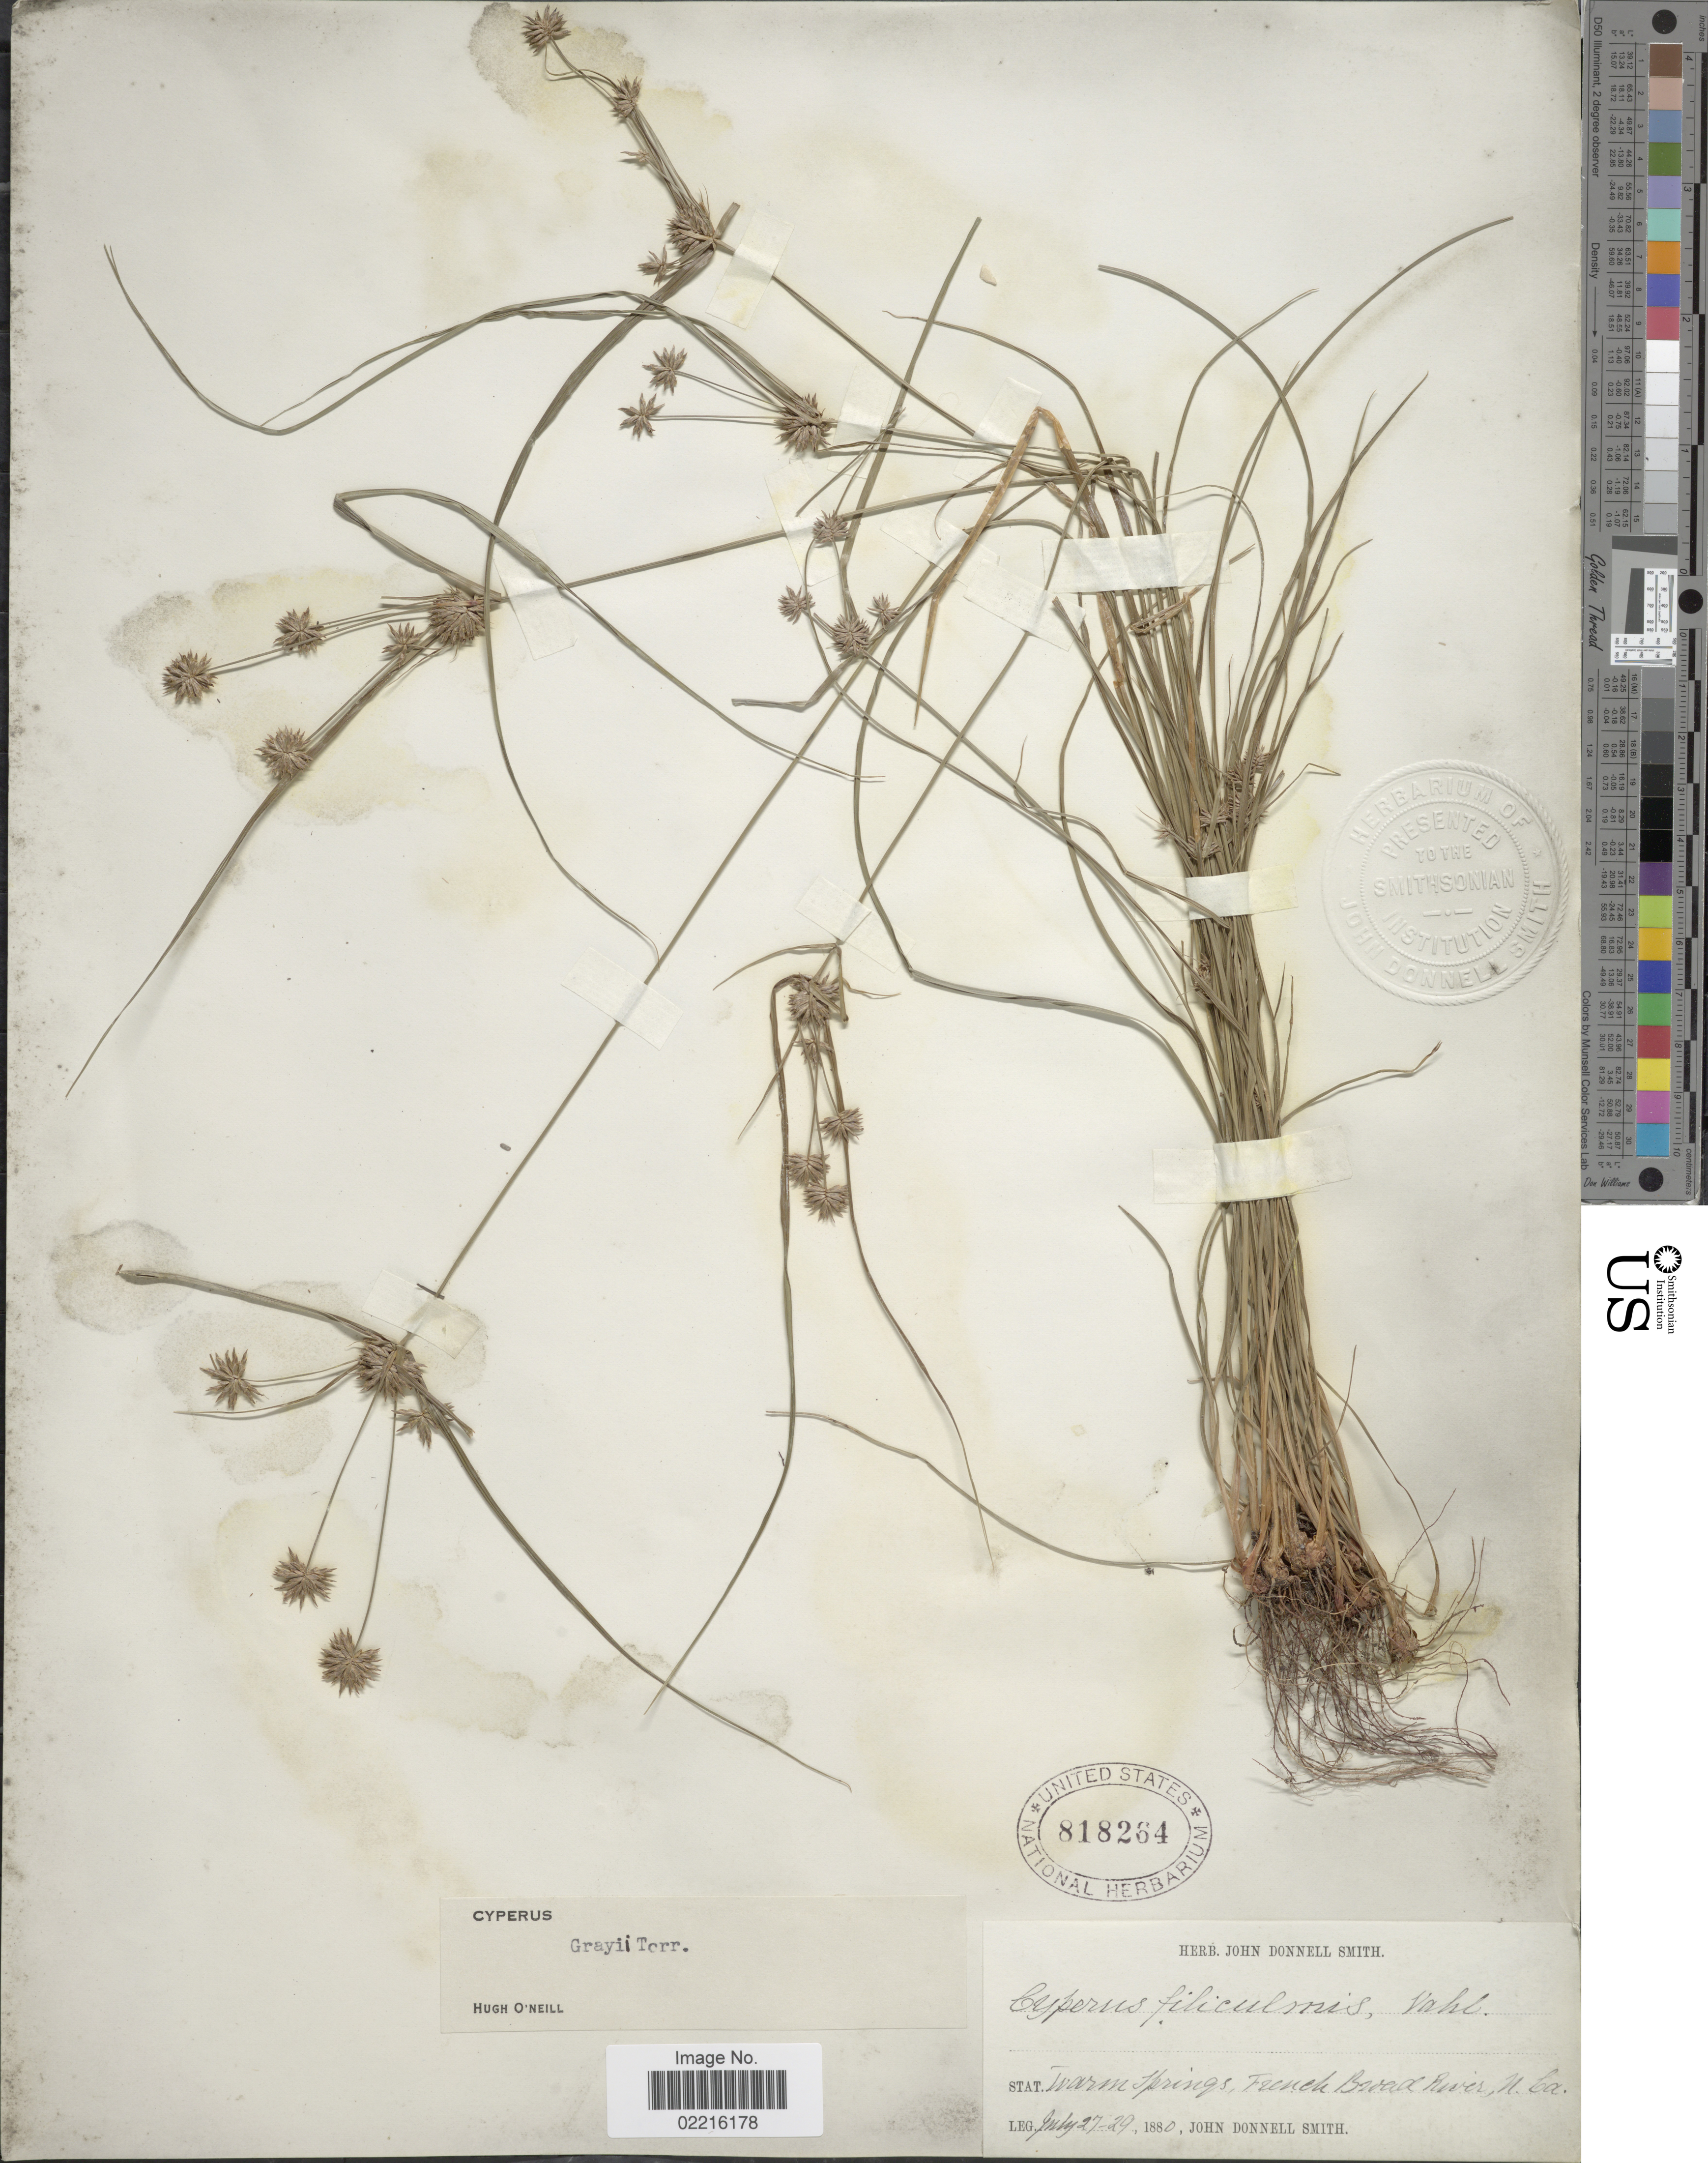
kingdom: Plantae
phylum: Tracheophyta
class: Liliopsida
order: Poales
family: Cyperaceae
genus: Cyperus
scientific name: Cyperus grayi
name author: Torr.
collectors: J. Donnell Smith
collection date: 1880-07-27/1880-07-29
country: United States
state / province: North Carolina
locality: Warm Springs, French Broad River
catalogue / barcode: US 818264